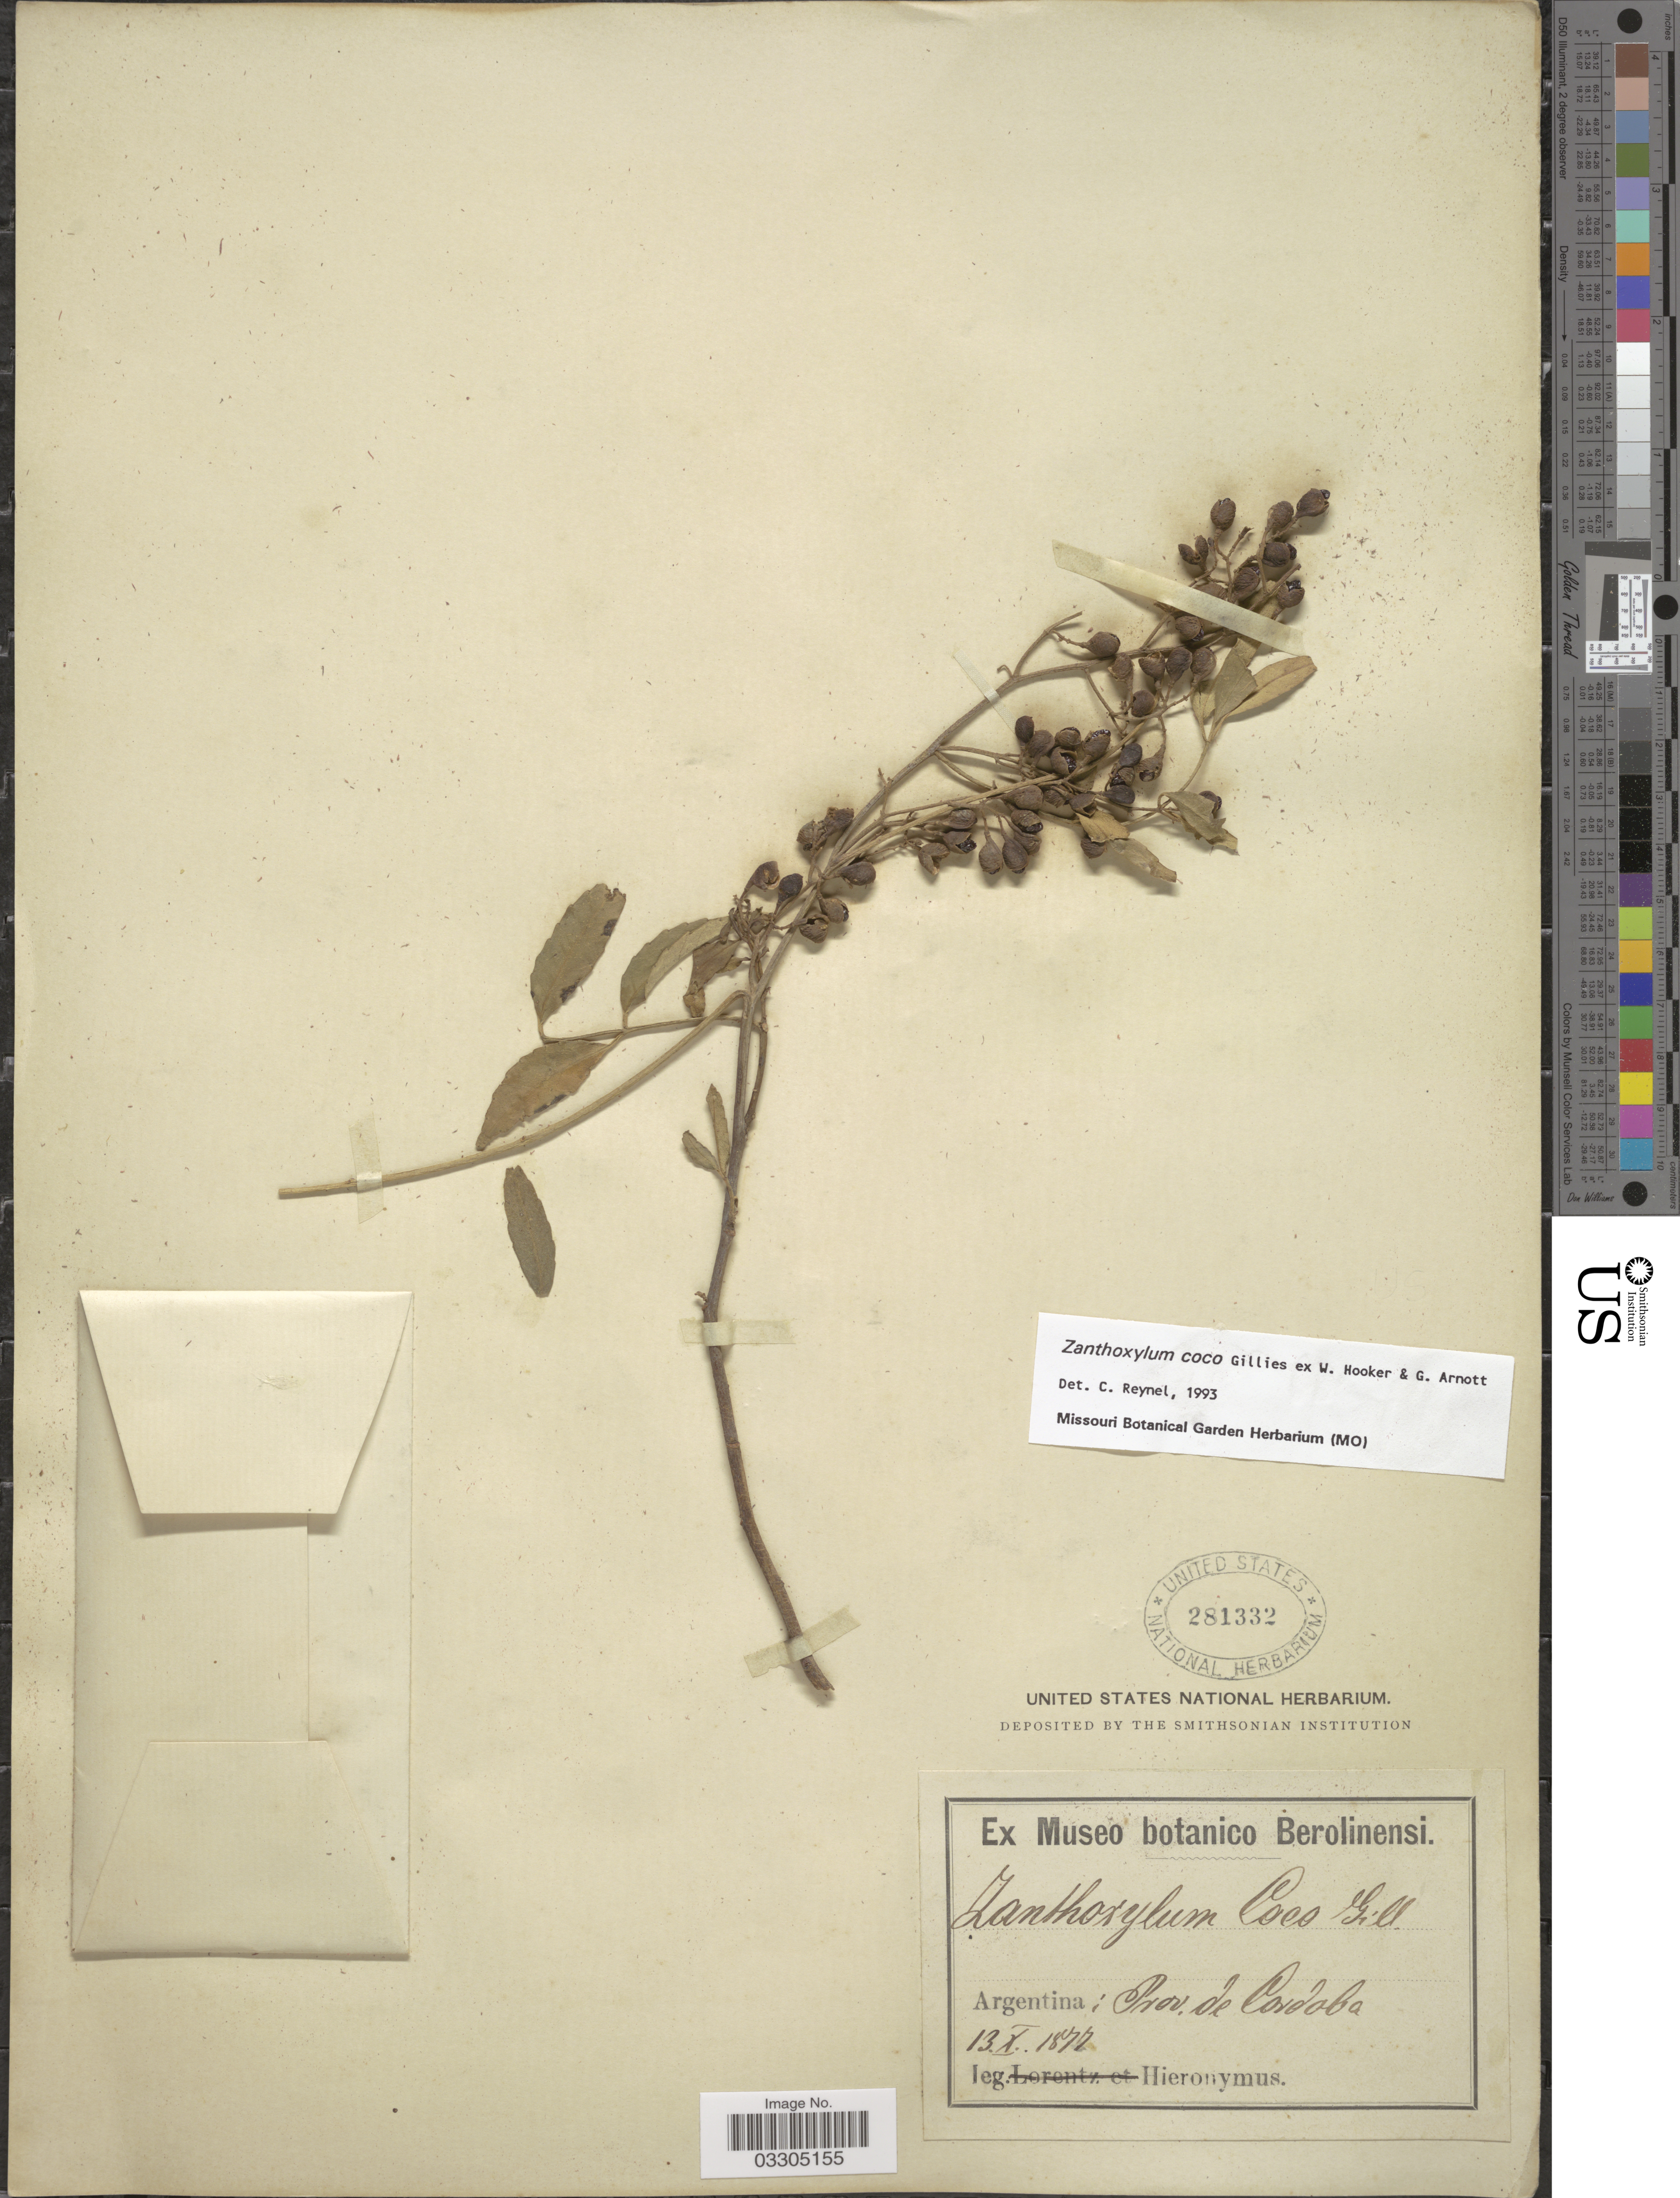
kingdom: Plantae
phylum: Tracheophyta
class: Magnoliopsida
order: Sapindales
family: Rutaceae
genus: Zanthoxylum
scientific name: Zanthoxylum coco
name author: Hook. & Arn.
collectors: -. Hieronymus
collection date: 1877-10-13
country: Argentina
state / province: Cordoba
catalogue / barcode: US 281332